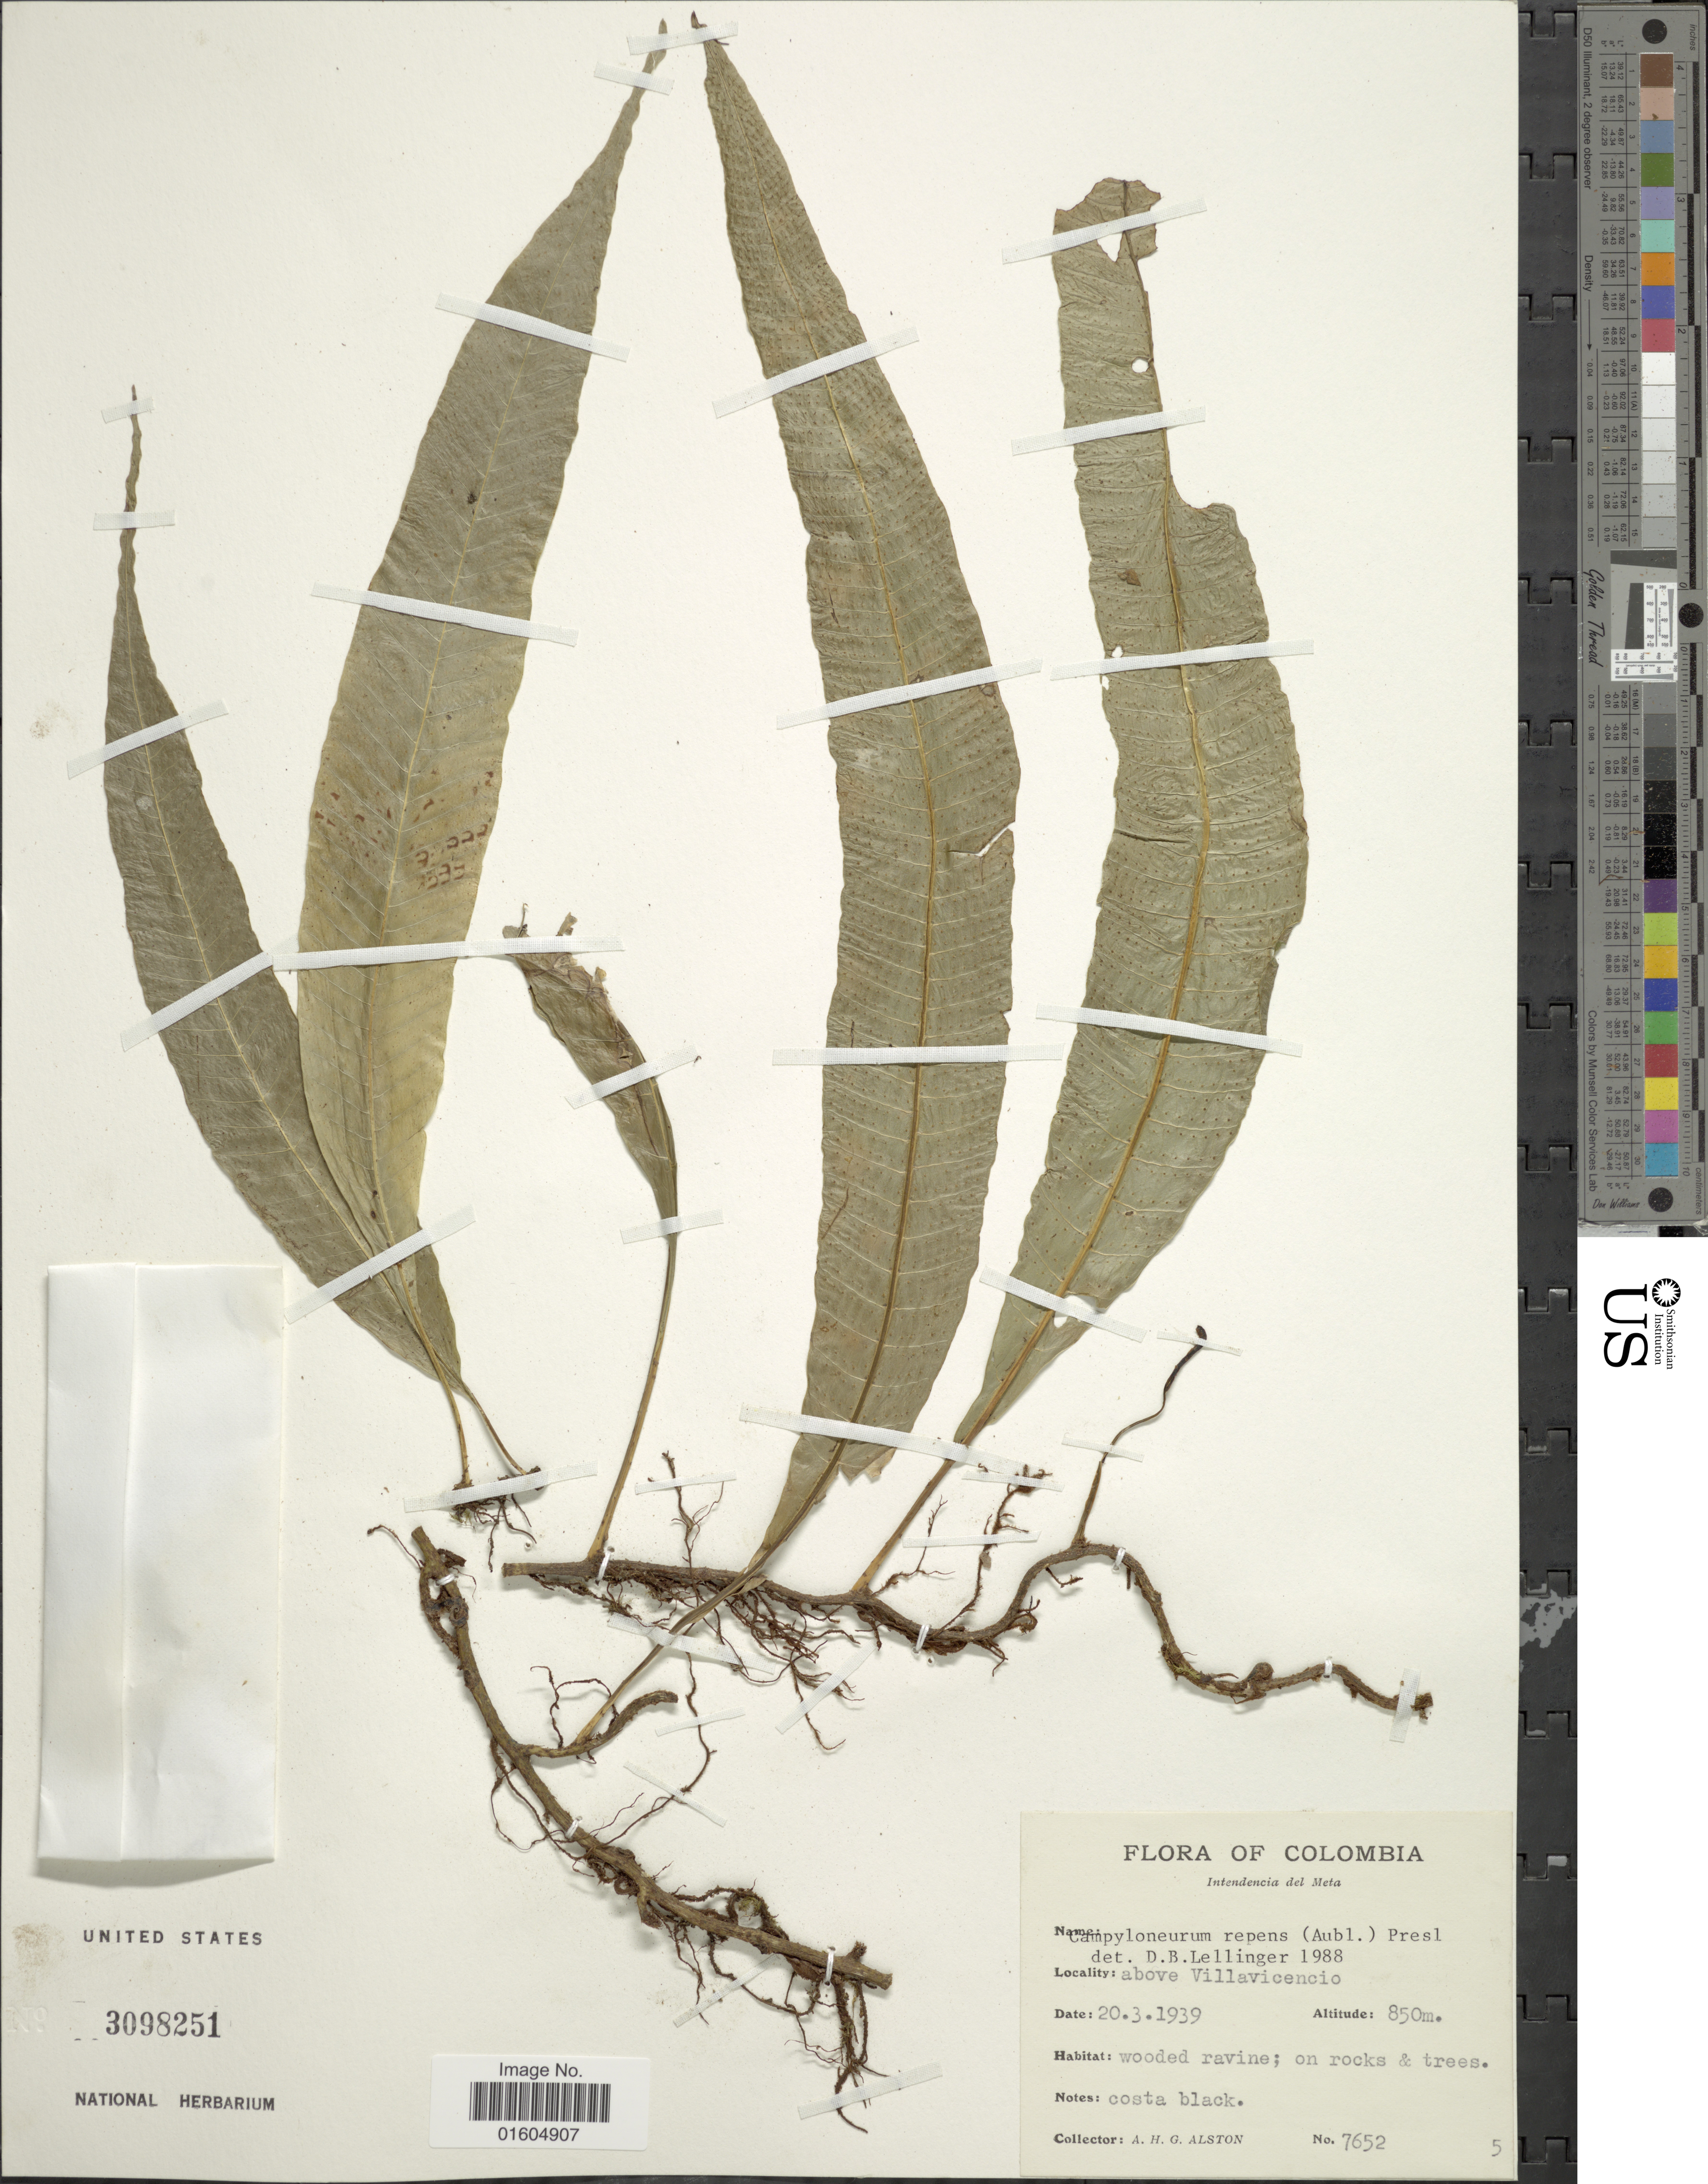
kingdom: Plantae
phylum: Tracheophyta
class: Polypodiopsida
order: Polypodiales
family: Polypodiaceae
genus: Campyloneurum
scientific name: Campyloneurum repens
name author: (Aubl.) C. Presl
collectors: A. H. Alston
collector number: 7652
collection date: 1939-03-20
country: Colombia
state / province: Meta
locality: Colombia. Intendencia del Meta. above Villavicencio. wooded ravine; on rock & trees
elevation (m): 850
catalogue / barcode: US 3098251